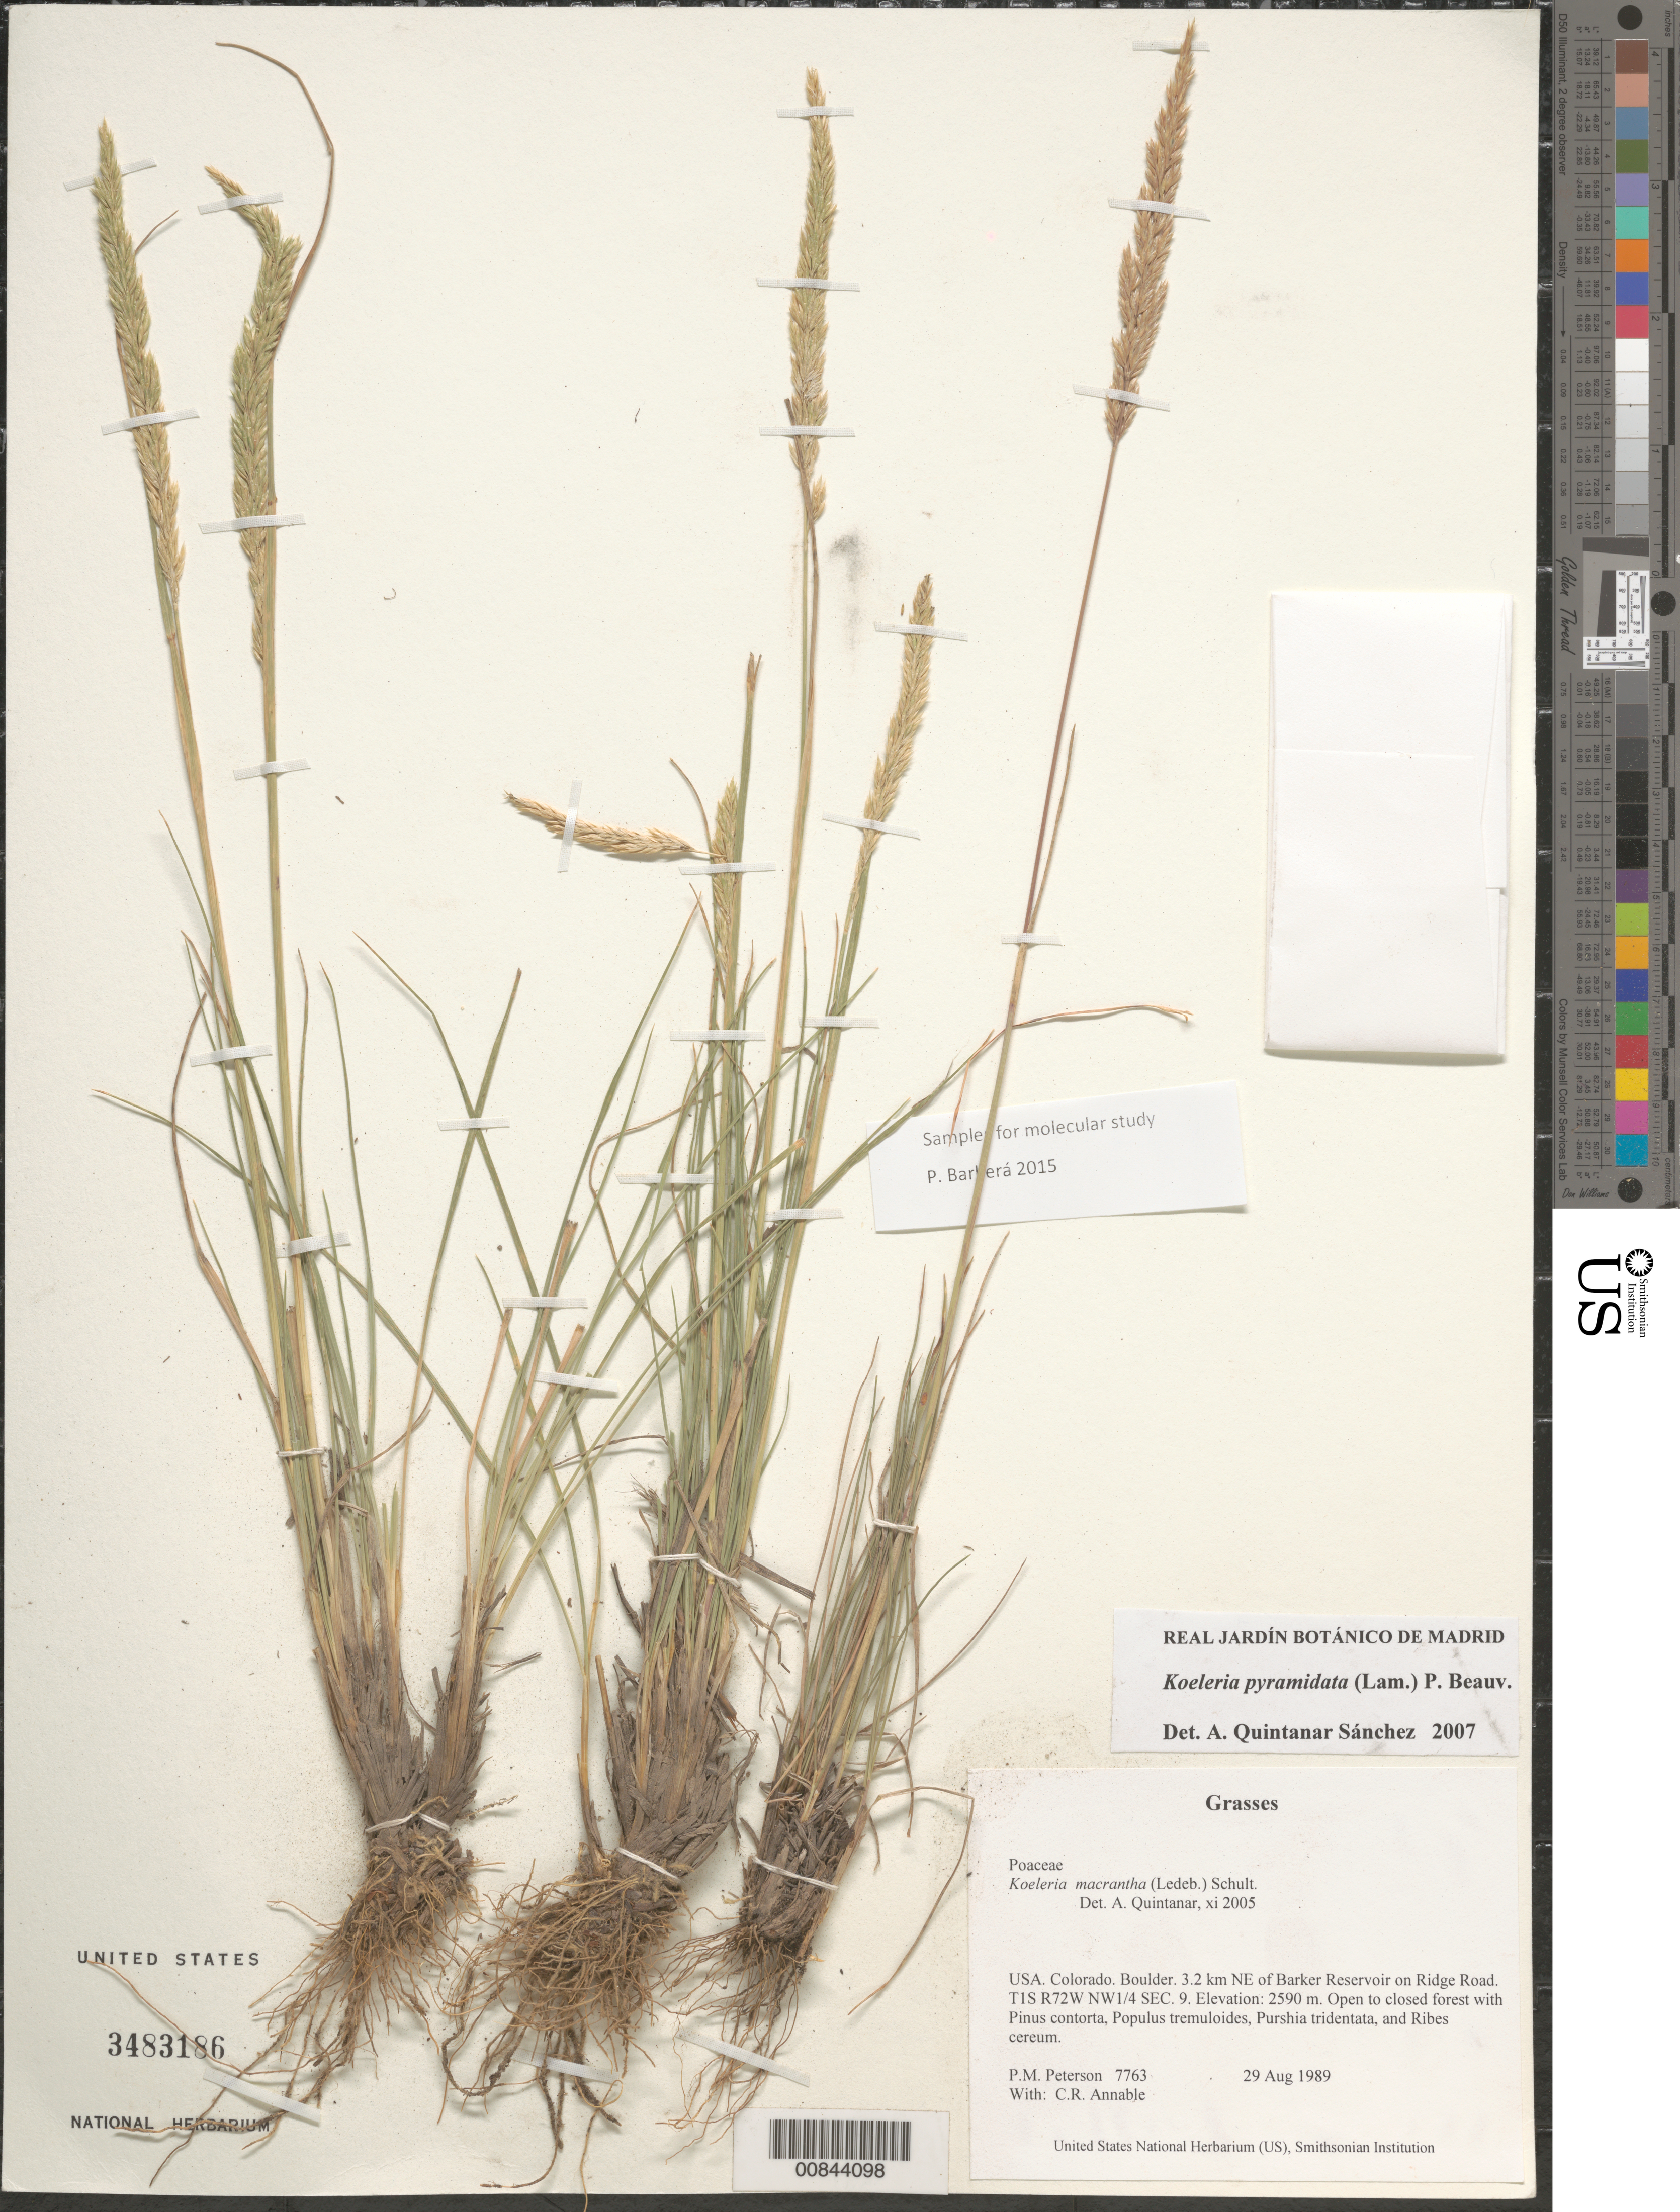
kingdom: Plantae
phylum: Tracheophyta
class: Liliopsida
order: Poales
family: Poaceae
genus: Koeleria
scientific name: Koeleria pyramidata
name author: (Lam.) P. Beauv.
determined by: Quintanar, A.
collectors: P. M. Peterson & C. R. Annable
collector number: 07763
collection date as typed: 29 Aug 1989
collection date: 1989-08-29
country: United States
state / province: Colorado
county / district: Boulder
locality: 3.2 km NE of Barker Reservoir on Ridge Road. T1S R72W NW1/4 SEC. 9.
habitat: Open to closed forest with Pinus contorta, Populus tremuloides, Purshia tridentata, and Ribes cereum.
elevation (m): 2590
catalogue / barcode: US 3483186